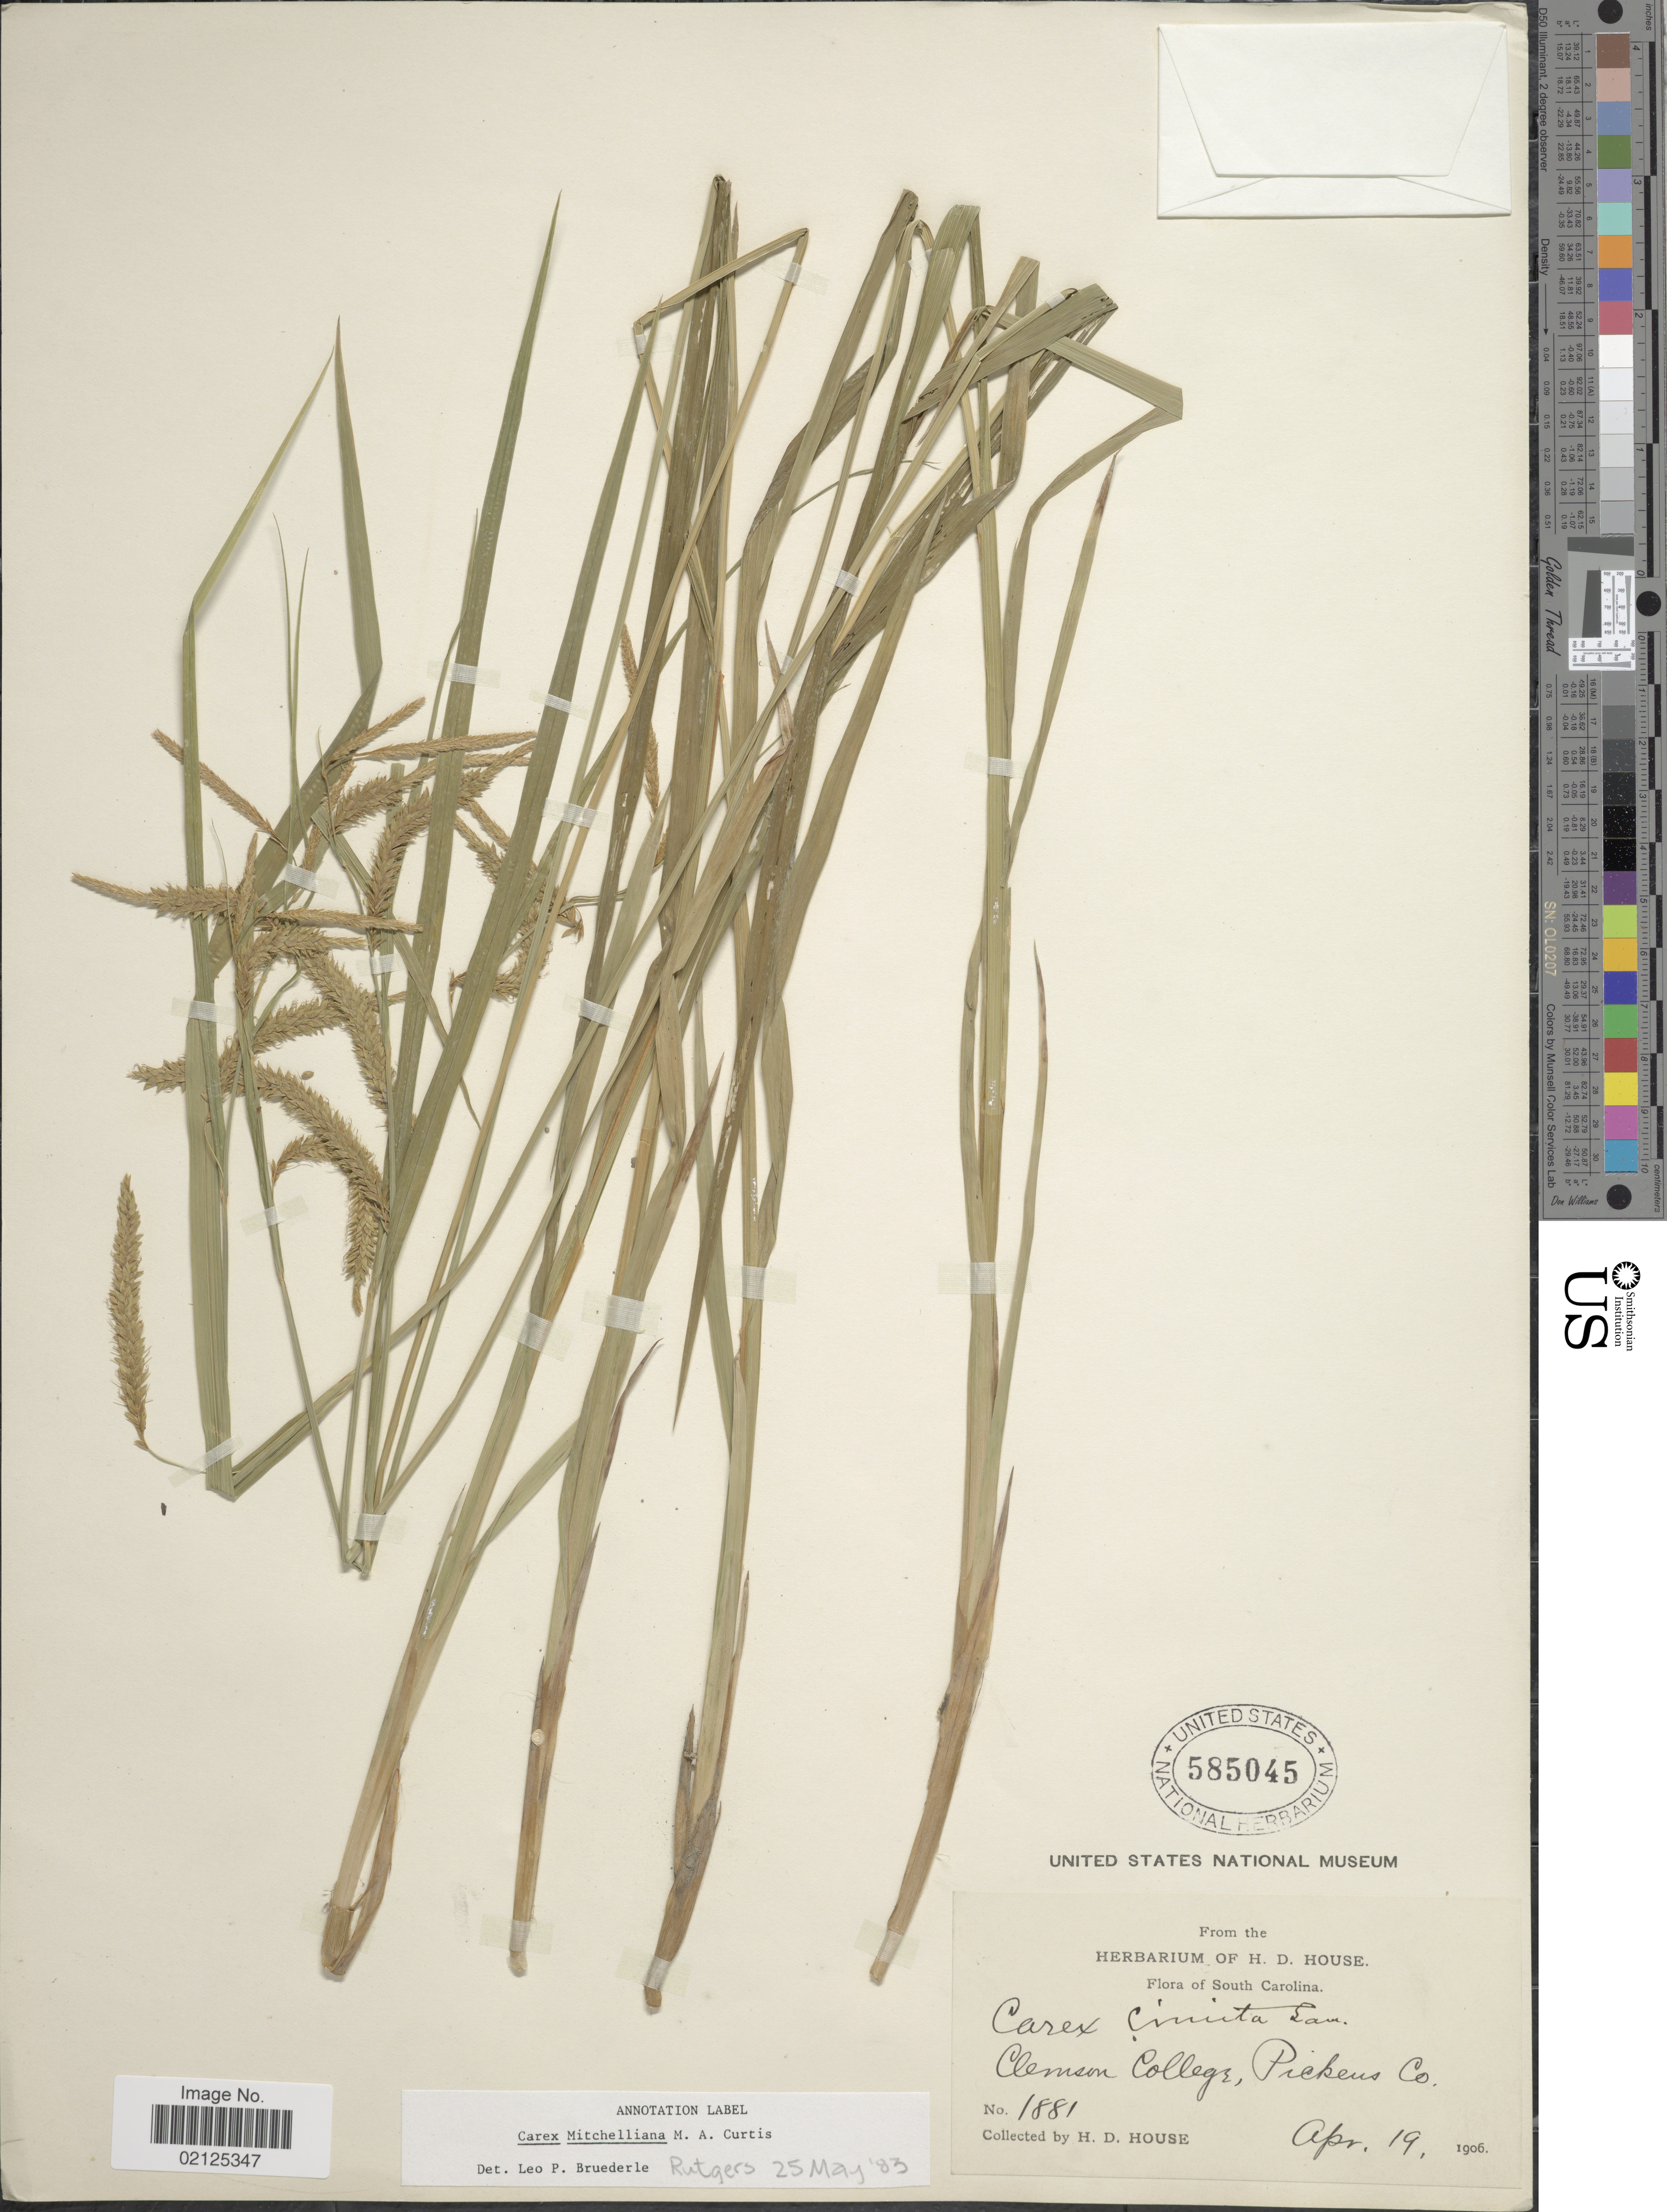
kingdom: Plantae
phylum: Tracheophyta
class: Liliopsida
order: Poales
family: Cyperaceae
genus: Carex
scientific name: Carex mitchelliana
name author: M.A. Curtis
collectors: H. D. House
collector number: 1881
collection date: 1906-04-19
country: United States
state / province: South Carolina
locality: Clemson College, Pickens Co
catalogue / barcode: US 585045